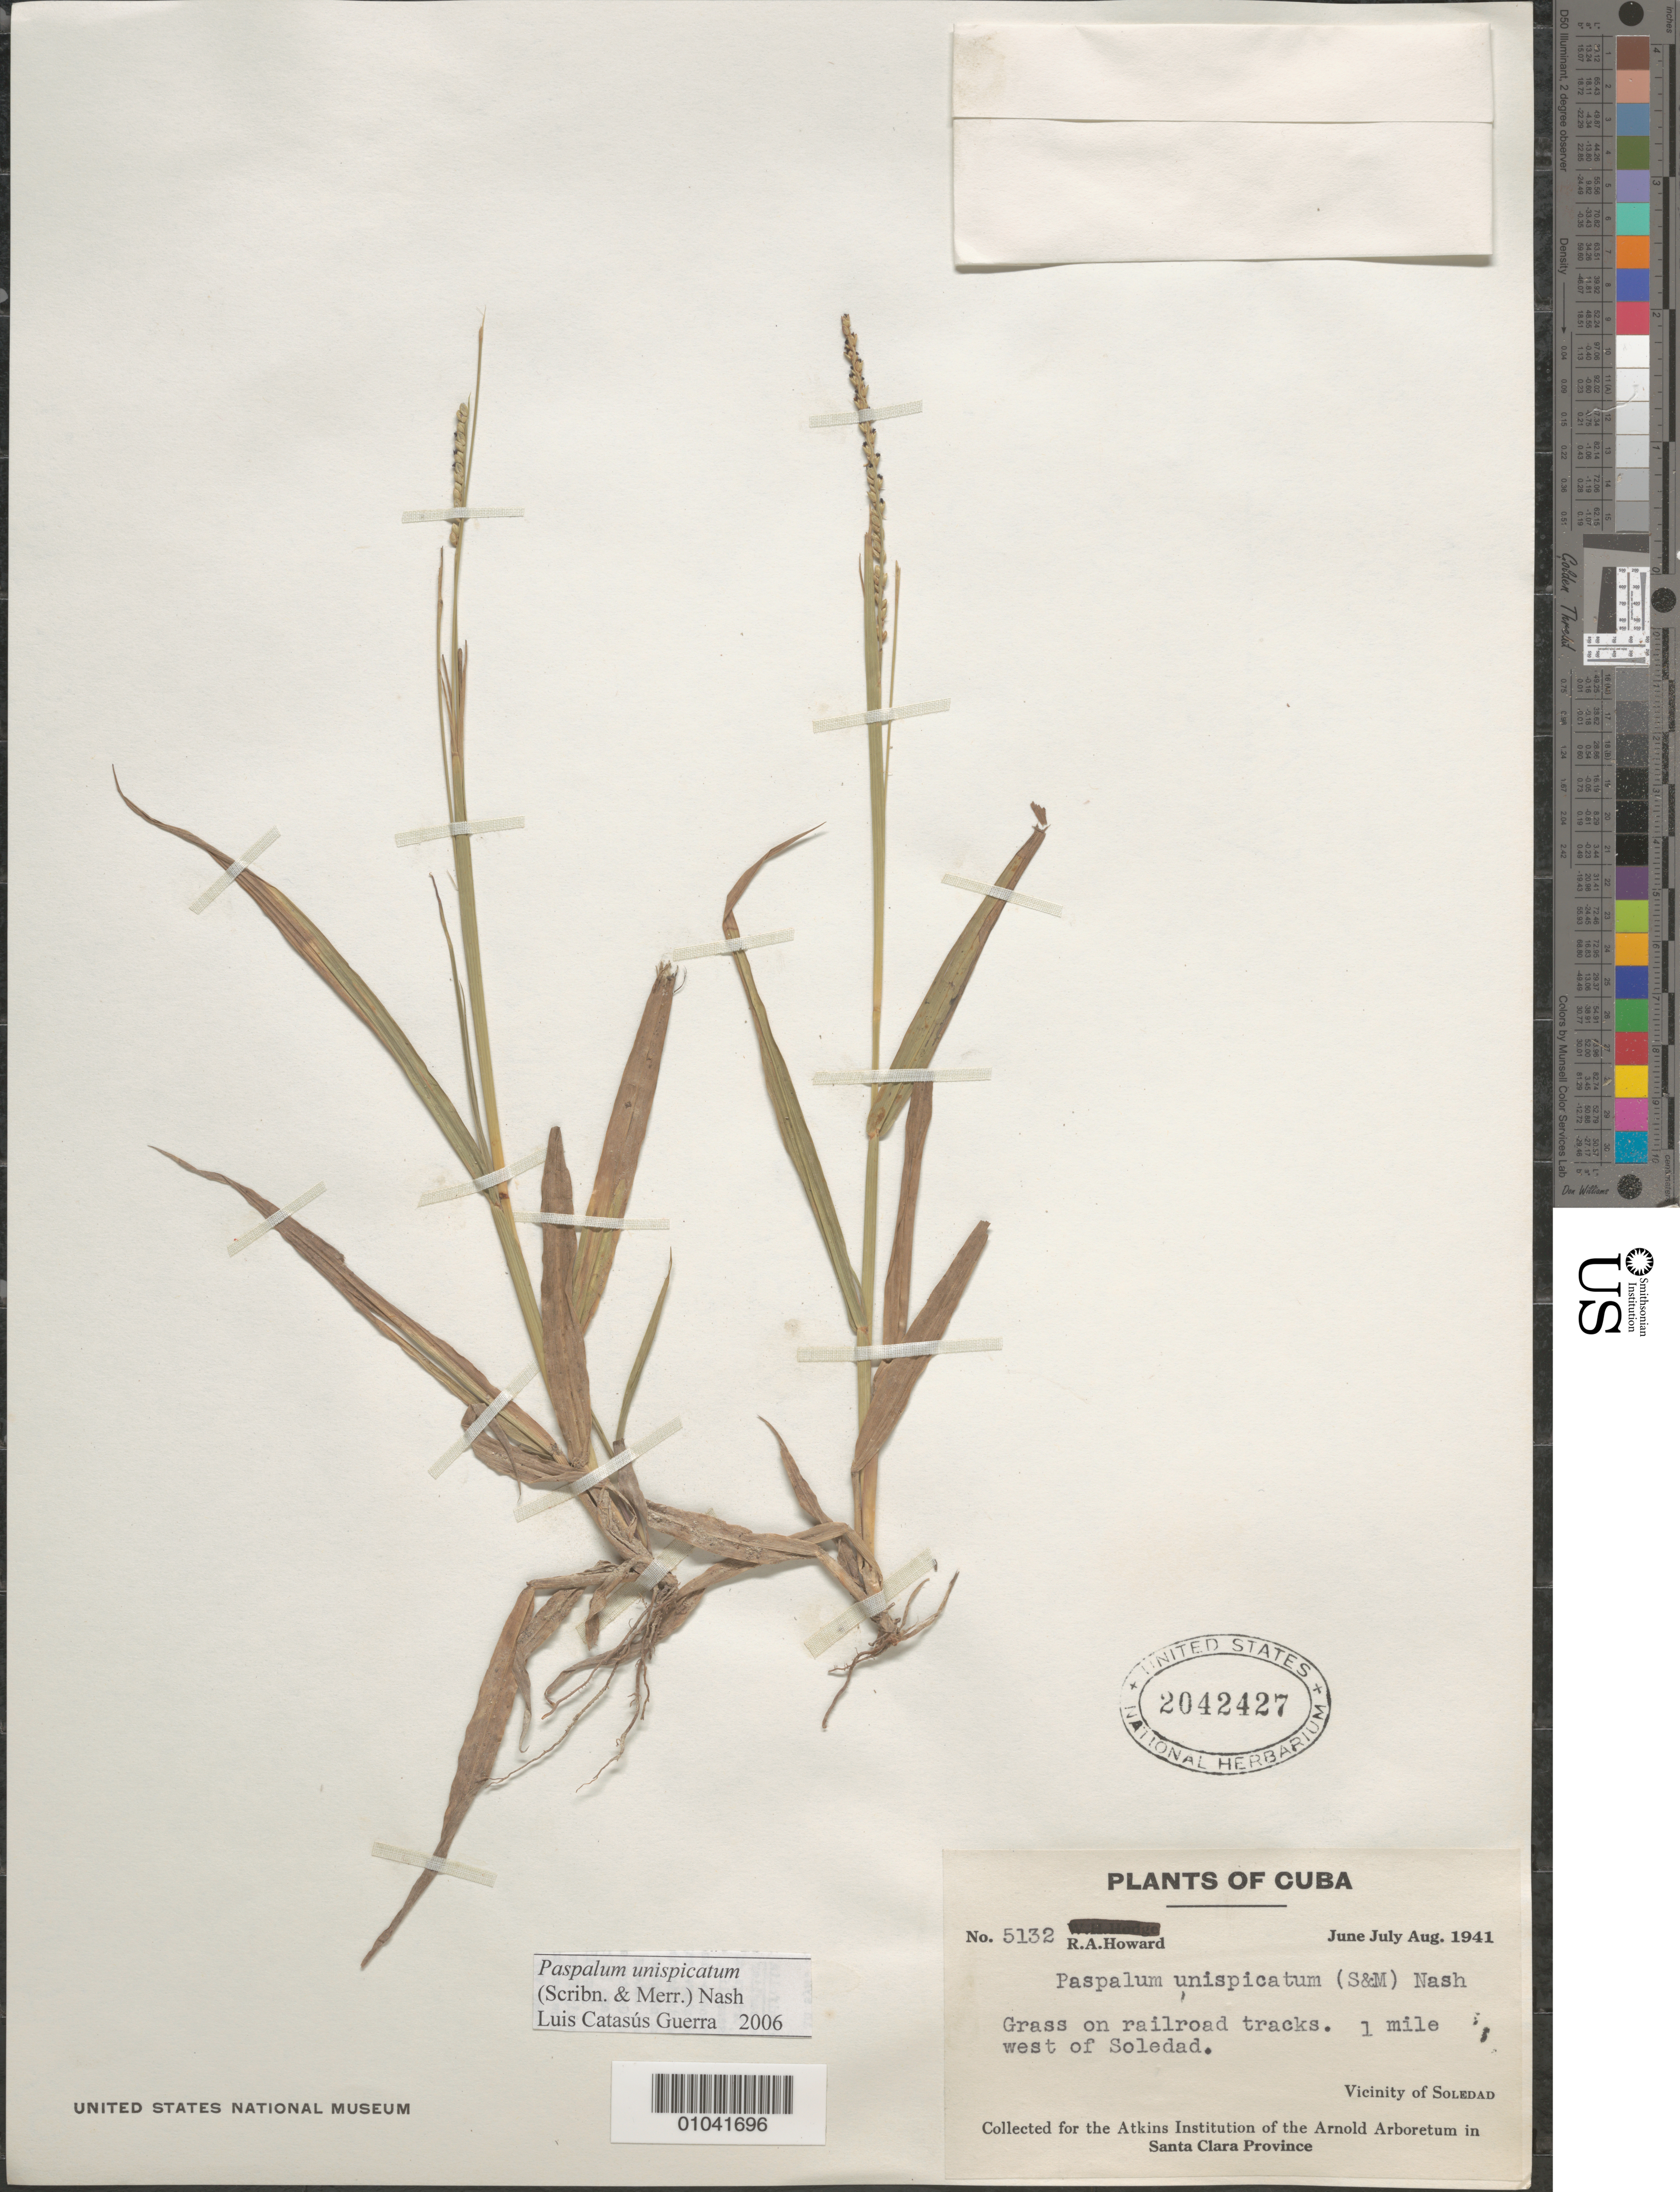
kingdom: Plantae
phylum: Tracheophyta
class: Liliopsida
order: Poales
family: Poaceae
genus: Paspalum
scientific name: Paspalum unispicatum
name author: (Scribn. & Merr.) Nash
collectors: R. A. Howard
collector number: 5132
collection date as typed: Jun 1941 to -- Aug 1941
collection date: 1941-06/1941-08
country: Cuba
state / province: Cienfuegos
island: Cuba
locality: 1 mile W of Soledad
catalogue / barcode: US 2042427